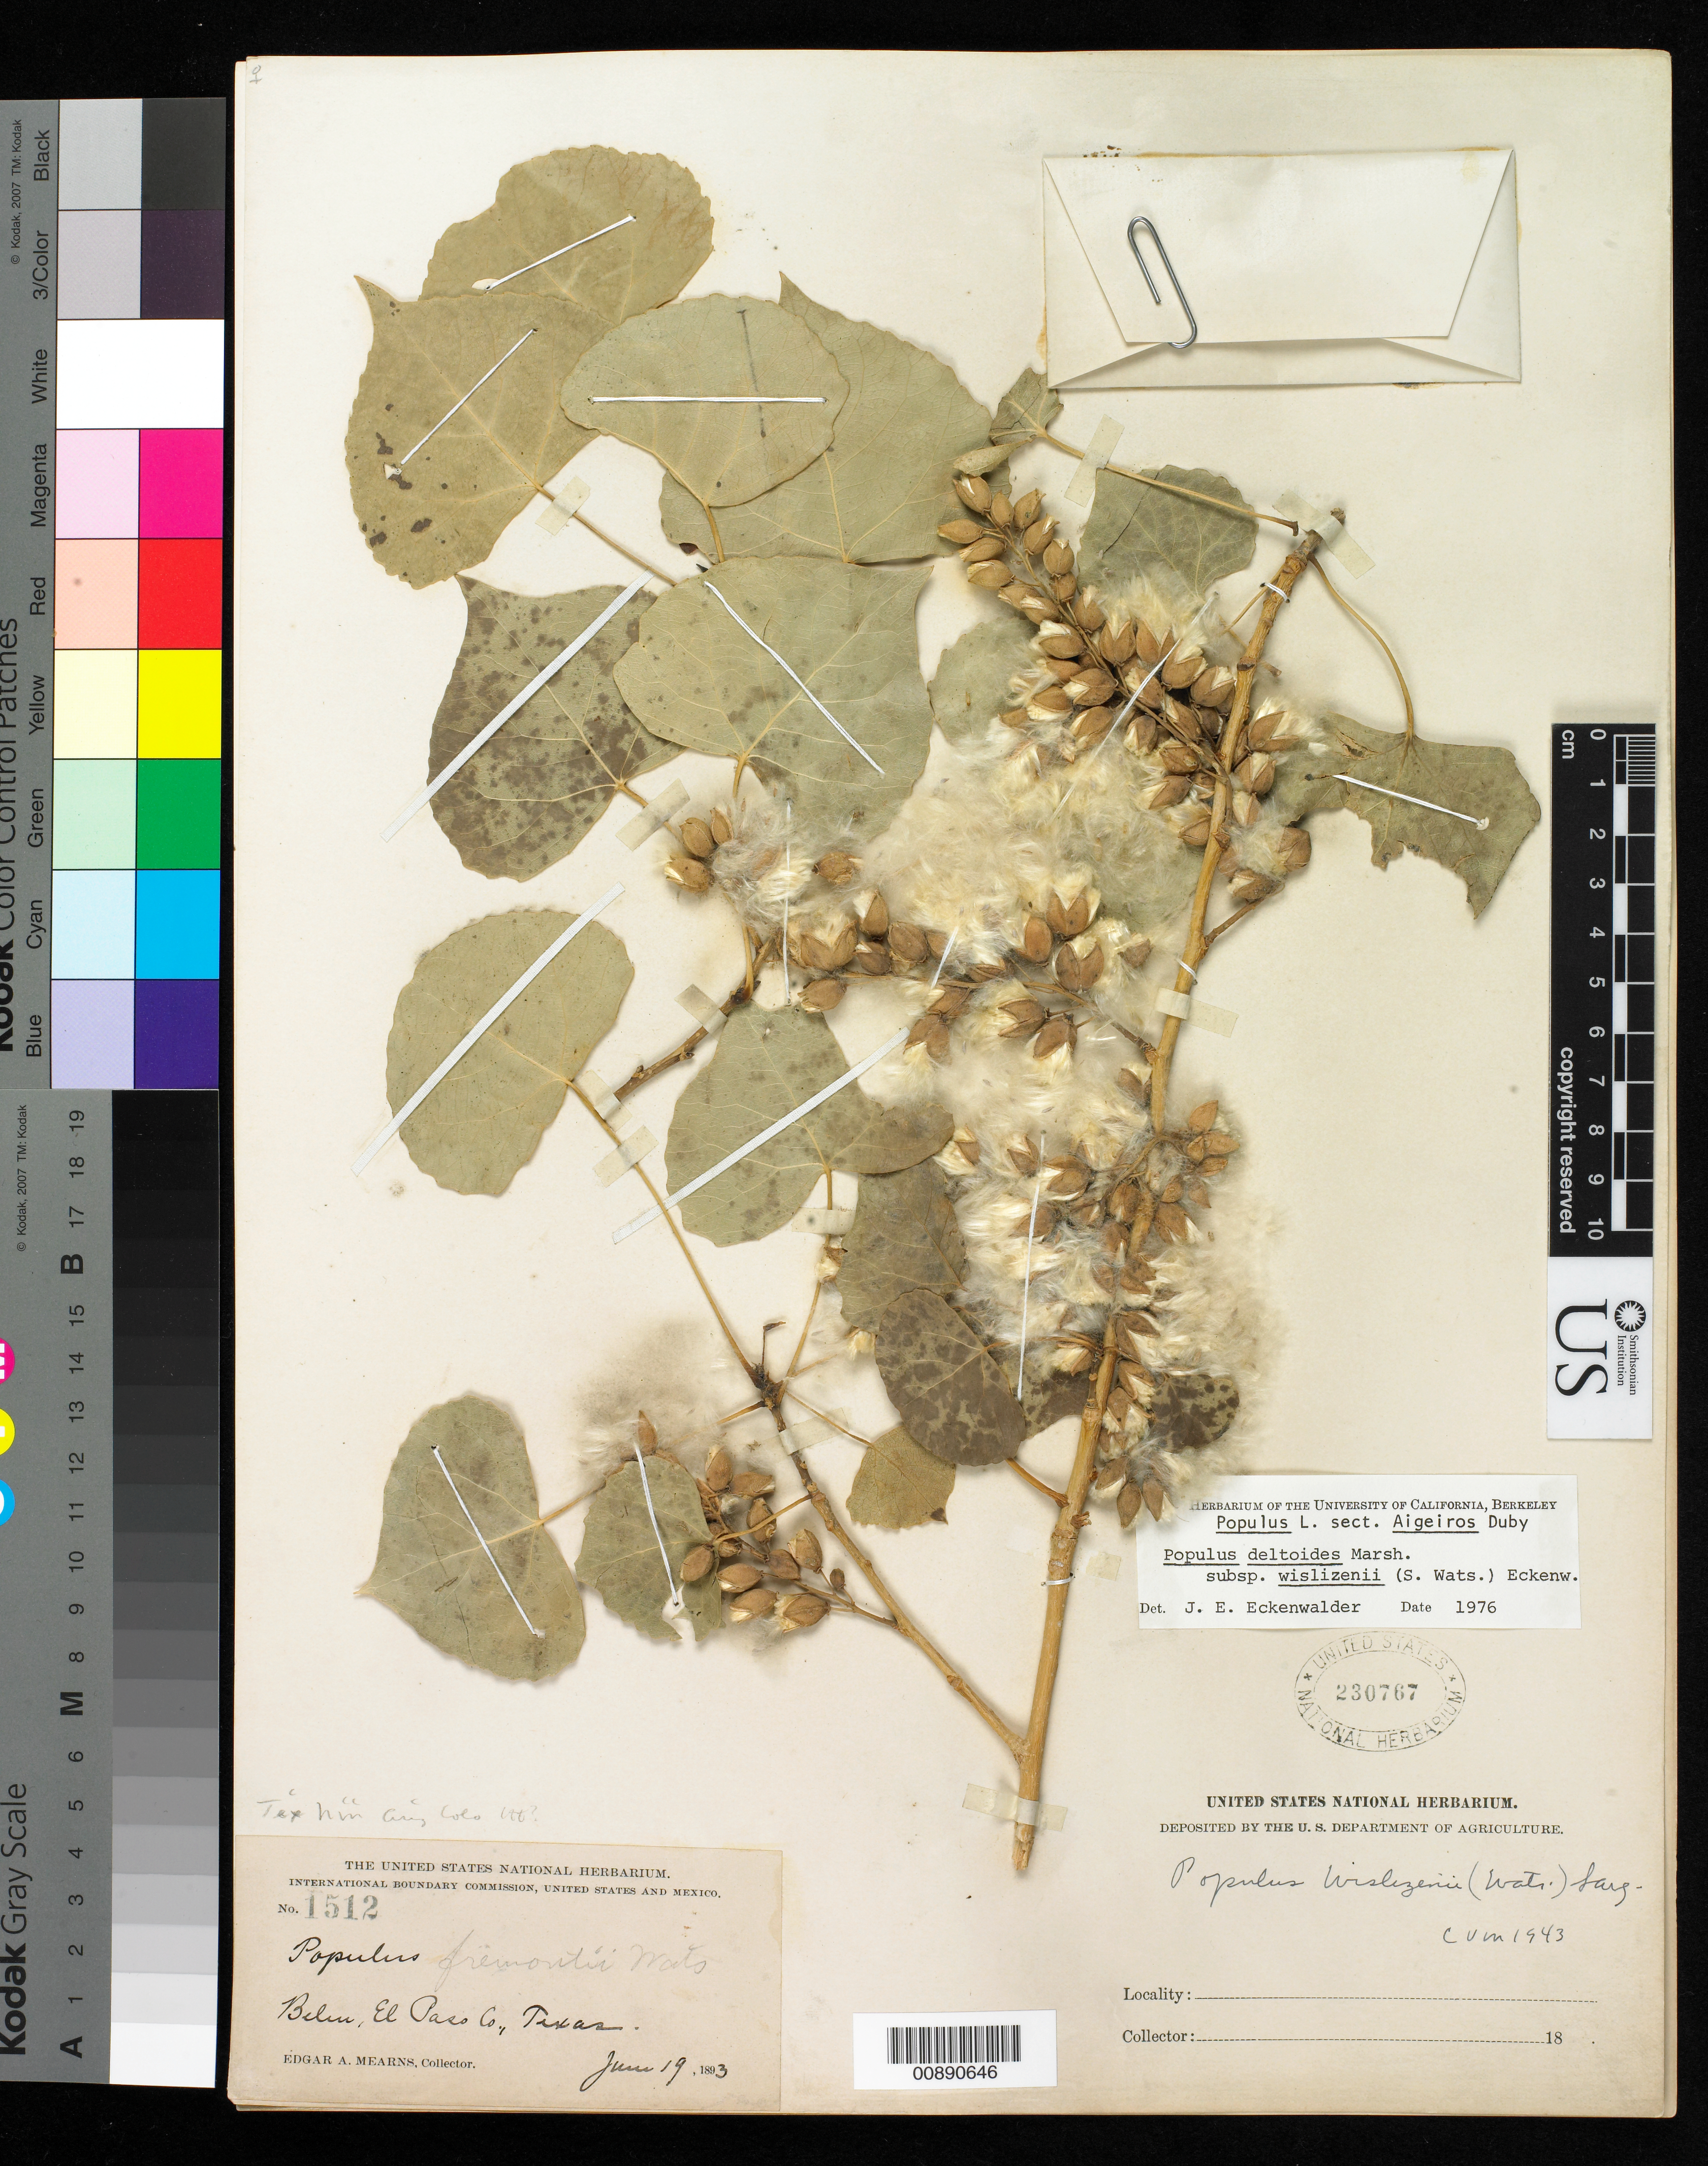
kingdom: Plantae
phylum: Tracheophyta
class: Magnoliopsida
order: Malpighiales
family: Salicaceae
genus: Populus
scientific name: Populus deltoides subsp. wislizeni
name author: (S. Watson) Eckenw.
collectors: E. A. Mearns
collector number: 1512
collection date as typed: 19 Jun 1893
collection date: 1893-06-19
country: United States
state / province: Texas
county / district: El Paso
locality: Belen, El Paso County, Texas.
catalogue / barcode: US 230767